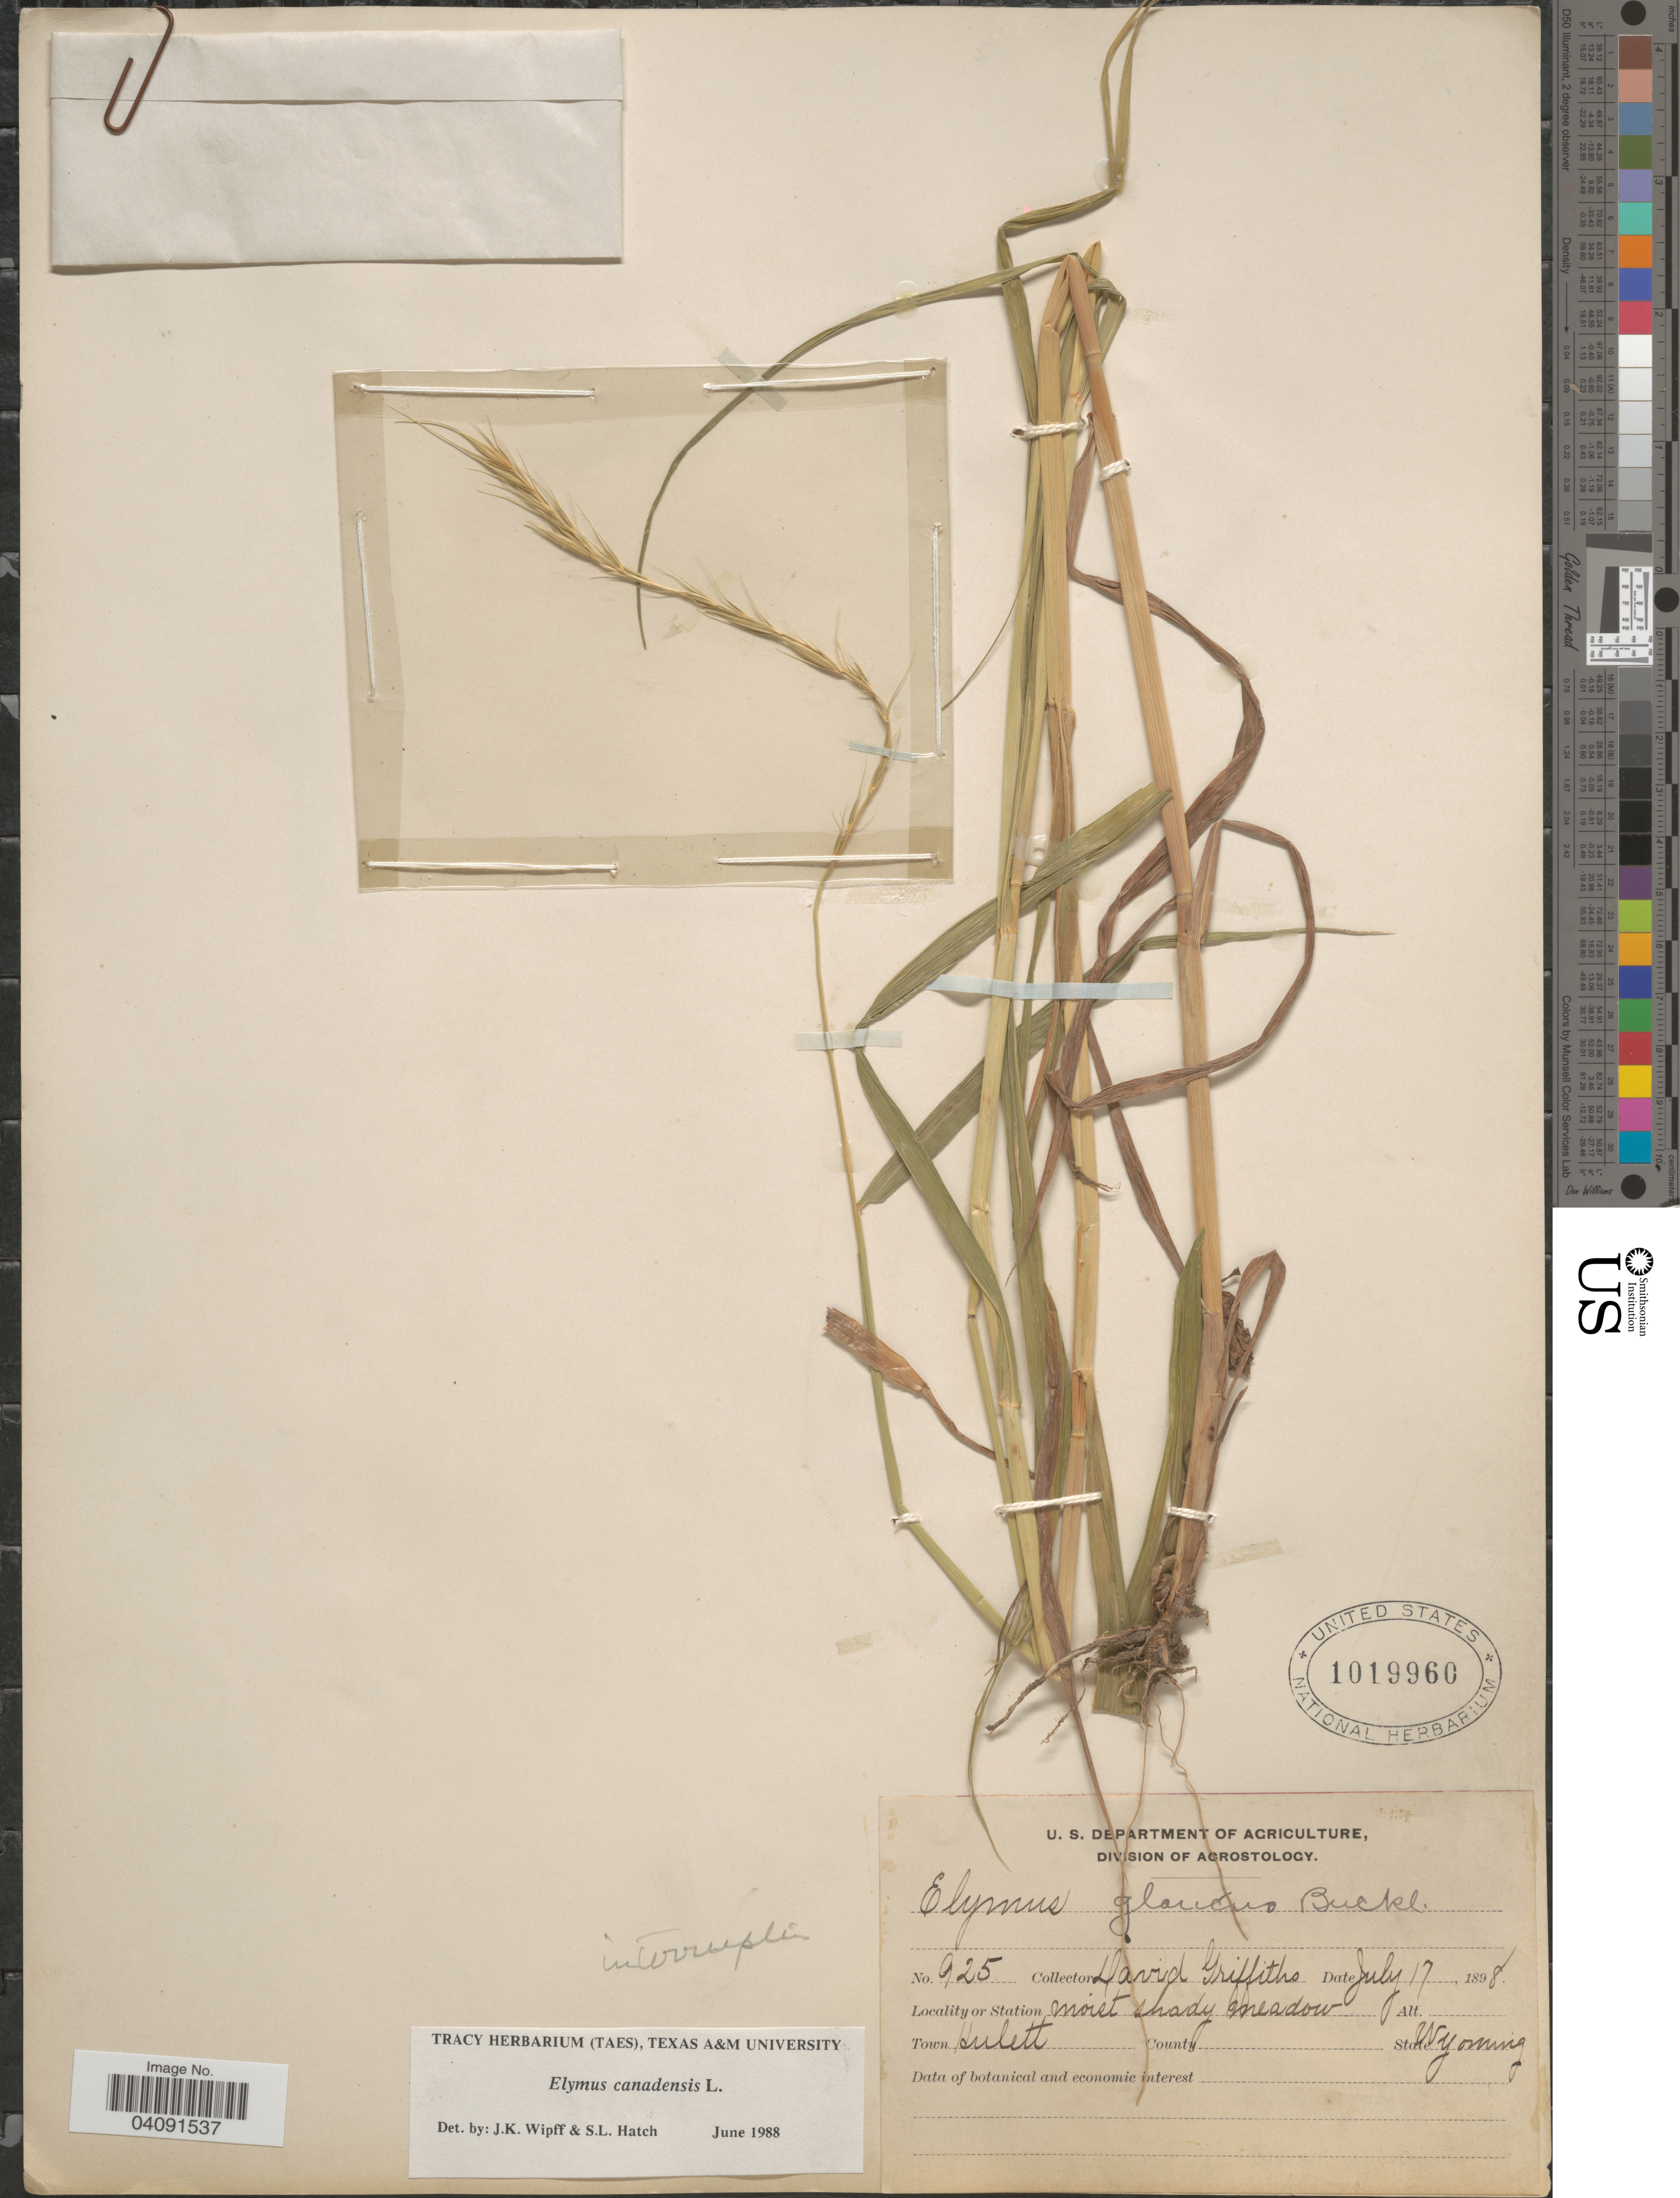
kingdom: Plantae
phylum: Tracheophyta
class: Liliopsida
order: Poales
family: Poaceae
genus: Elymus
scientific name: Elymus canadensis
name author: L.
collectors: D. Griffiths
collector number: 925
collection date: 1898-07-17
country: United States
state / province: Wyoming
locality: Moist shady meadow. Town Hulett.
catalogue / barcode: US 1019960